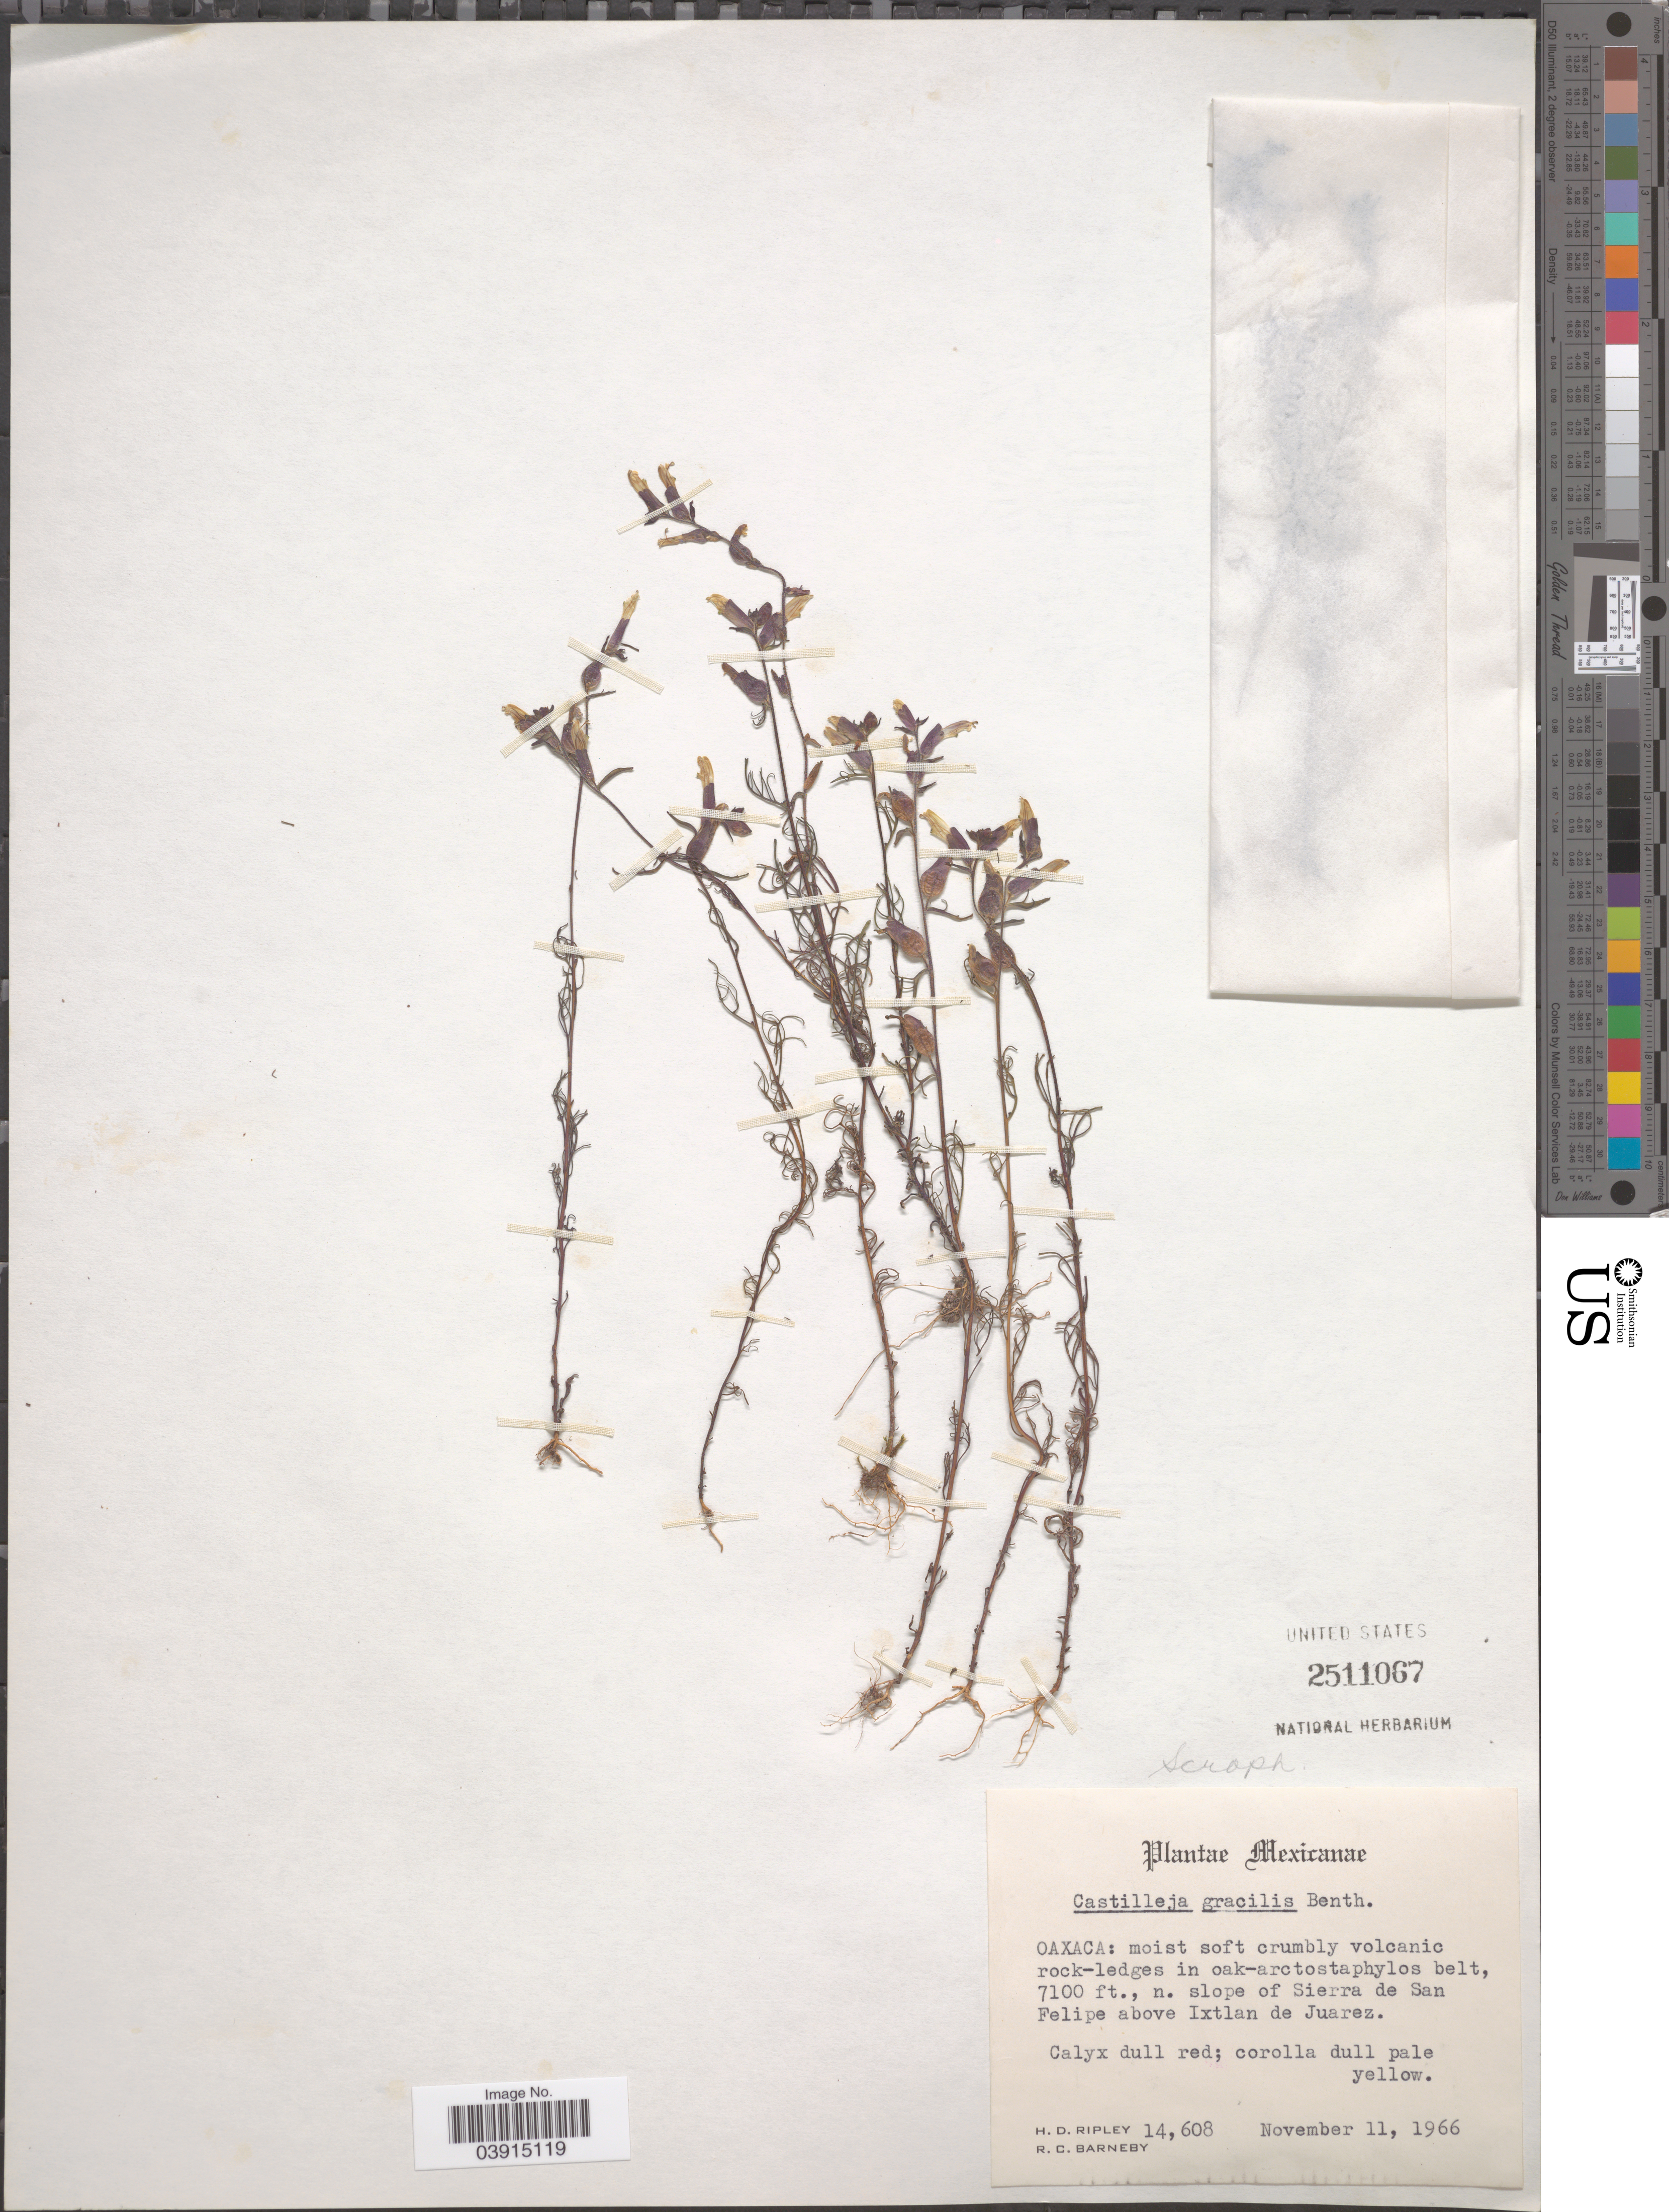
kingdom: Plantae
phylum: Tracheophyta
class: Magnoliopsida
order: Lamiales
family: Orobanchaceae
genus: Castilleja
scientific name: Castilleja gracilis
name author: Benth.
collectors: H. Ripley & R. C. Barneby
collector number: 14608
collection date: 1966-11-11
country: Mexico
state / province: Oaxaca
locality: N. slope of Sierra de San Felipe above Ixtlan de Juarez.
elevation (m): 2164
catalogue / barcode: US 2511067